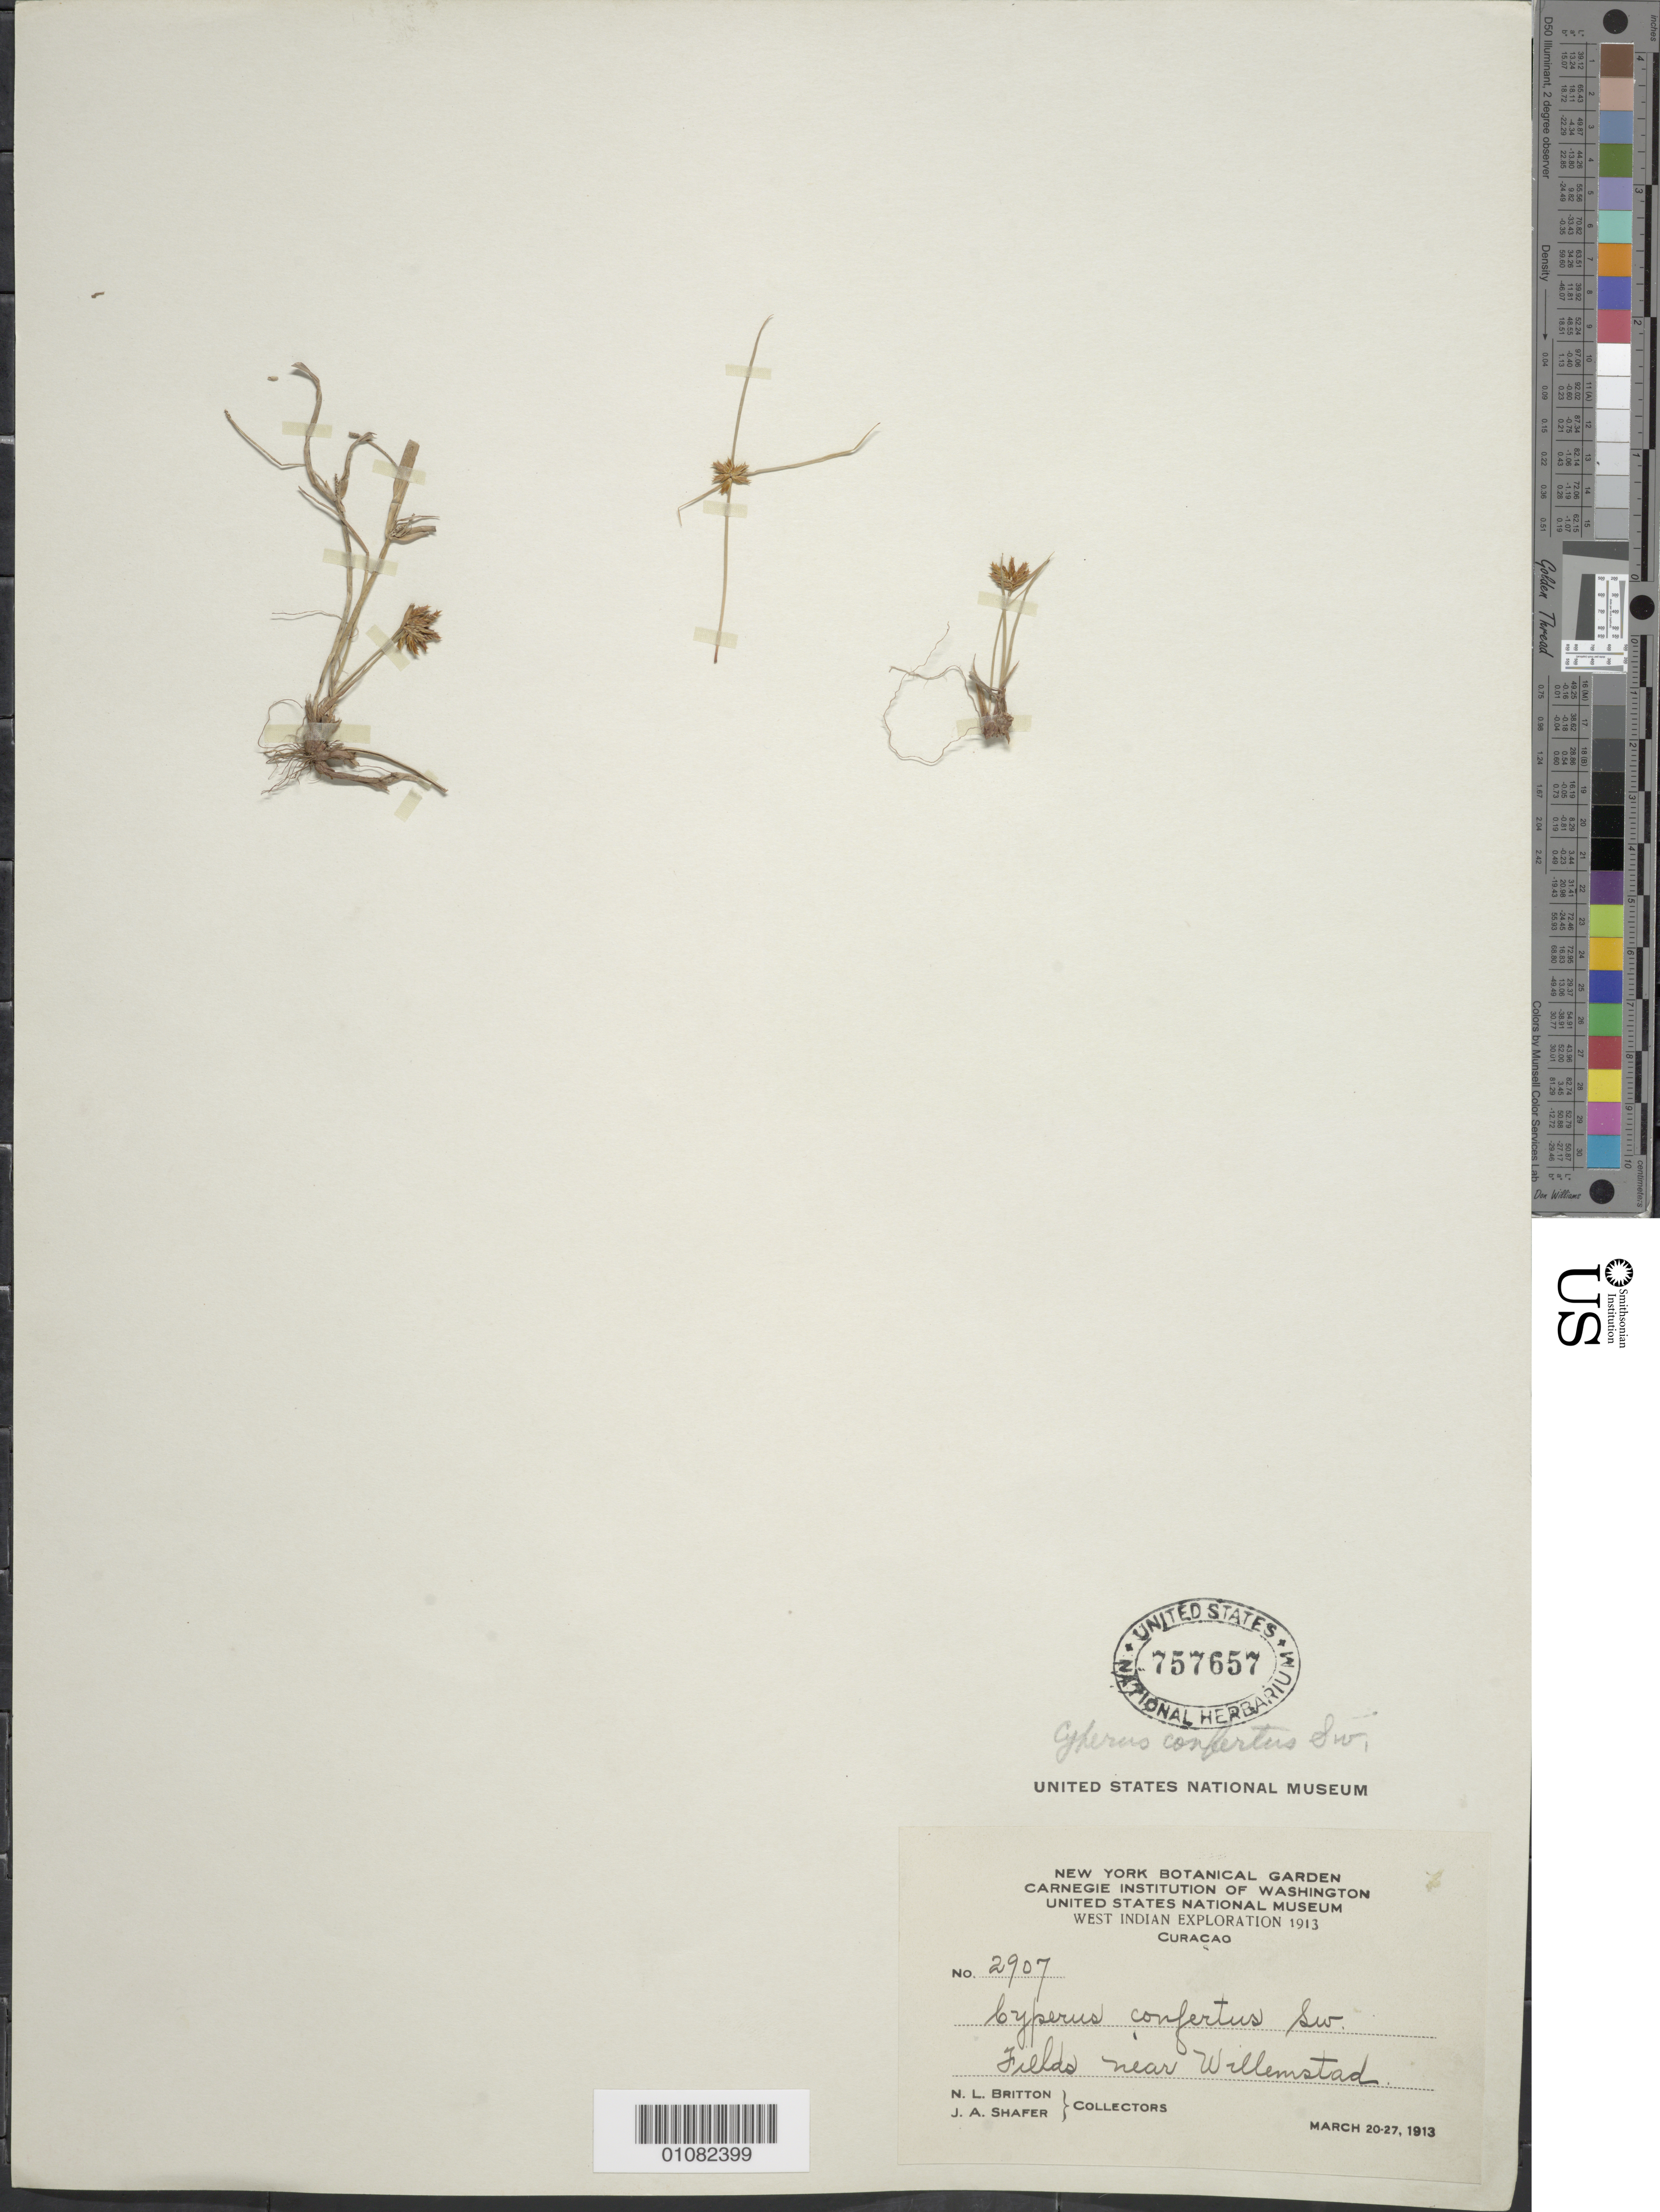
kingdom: Plantae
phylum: Tracheophyta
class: Liliopsida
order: Poales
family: Cyperaceae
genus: Cyperus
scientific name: Cyperus confertus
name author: Sw.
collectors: N. Britton & J. A. Shafer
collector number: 2907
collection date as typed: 20 Mar 1913 to 27 Mar 1913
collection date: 1913-03-20/1913-03-27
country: Curaçao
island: Curaçao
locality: near Willemstad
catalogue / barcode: US 757657